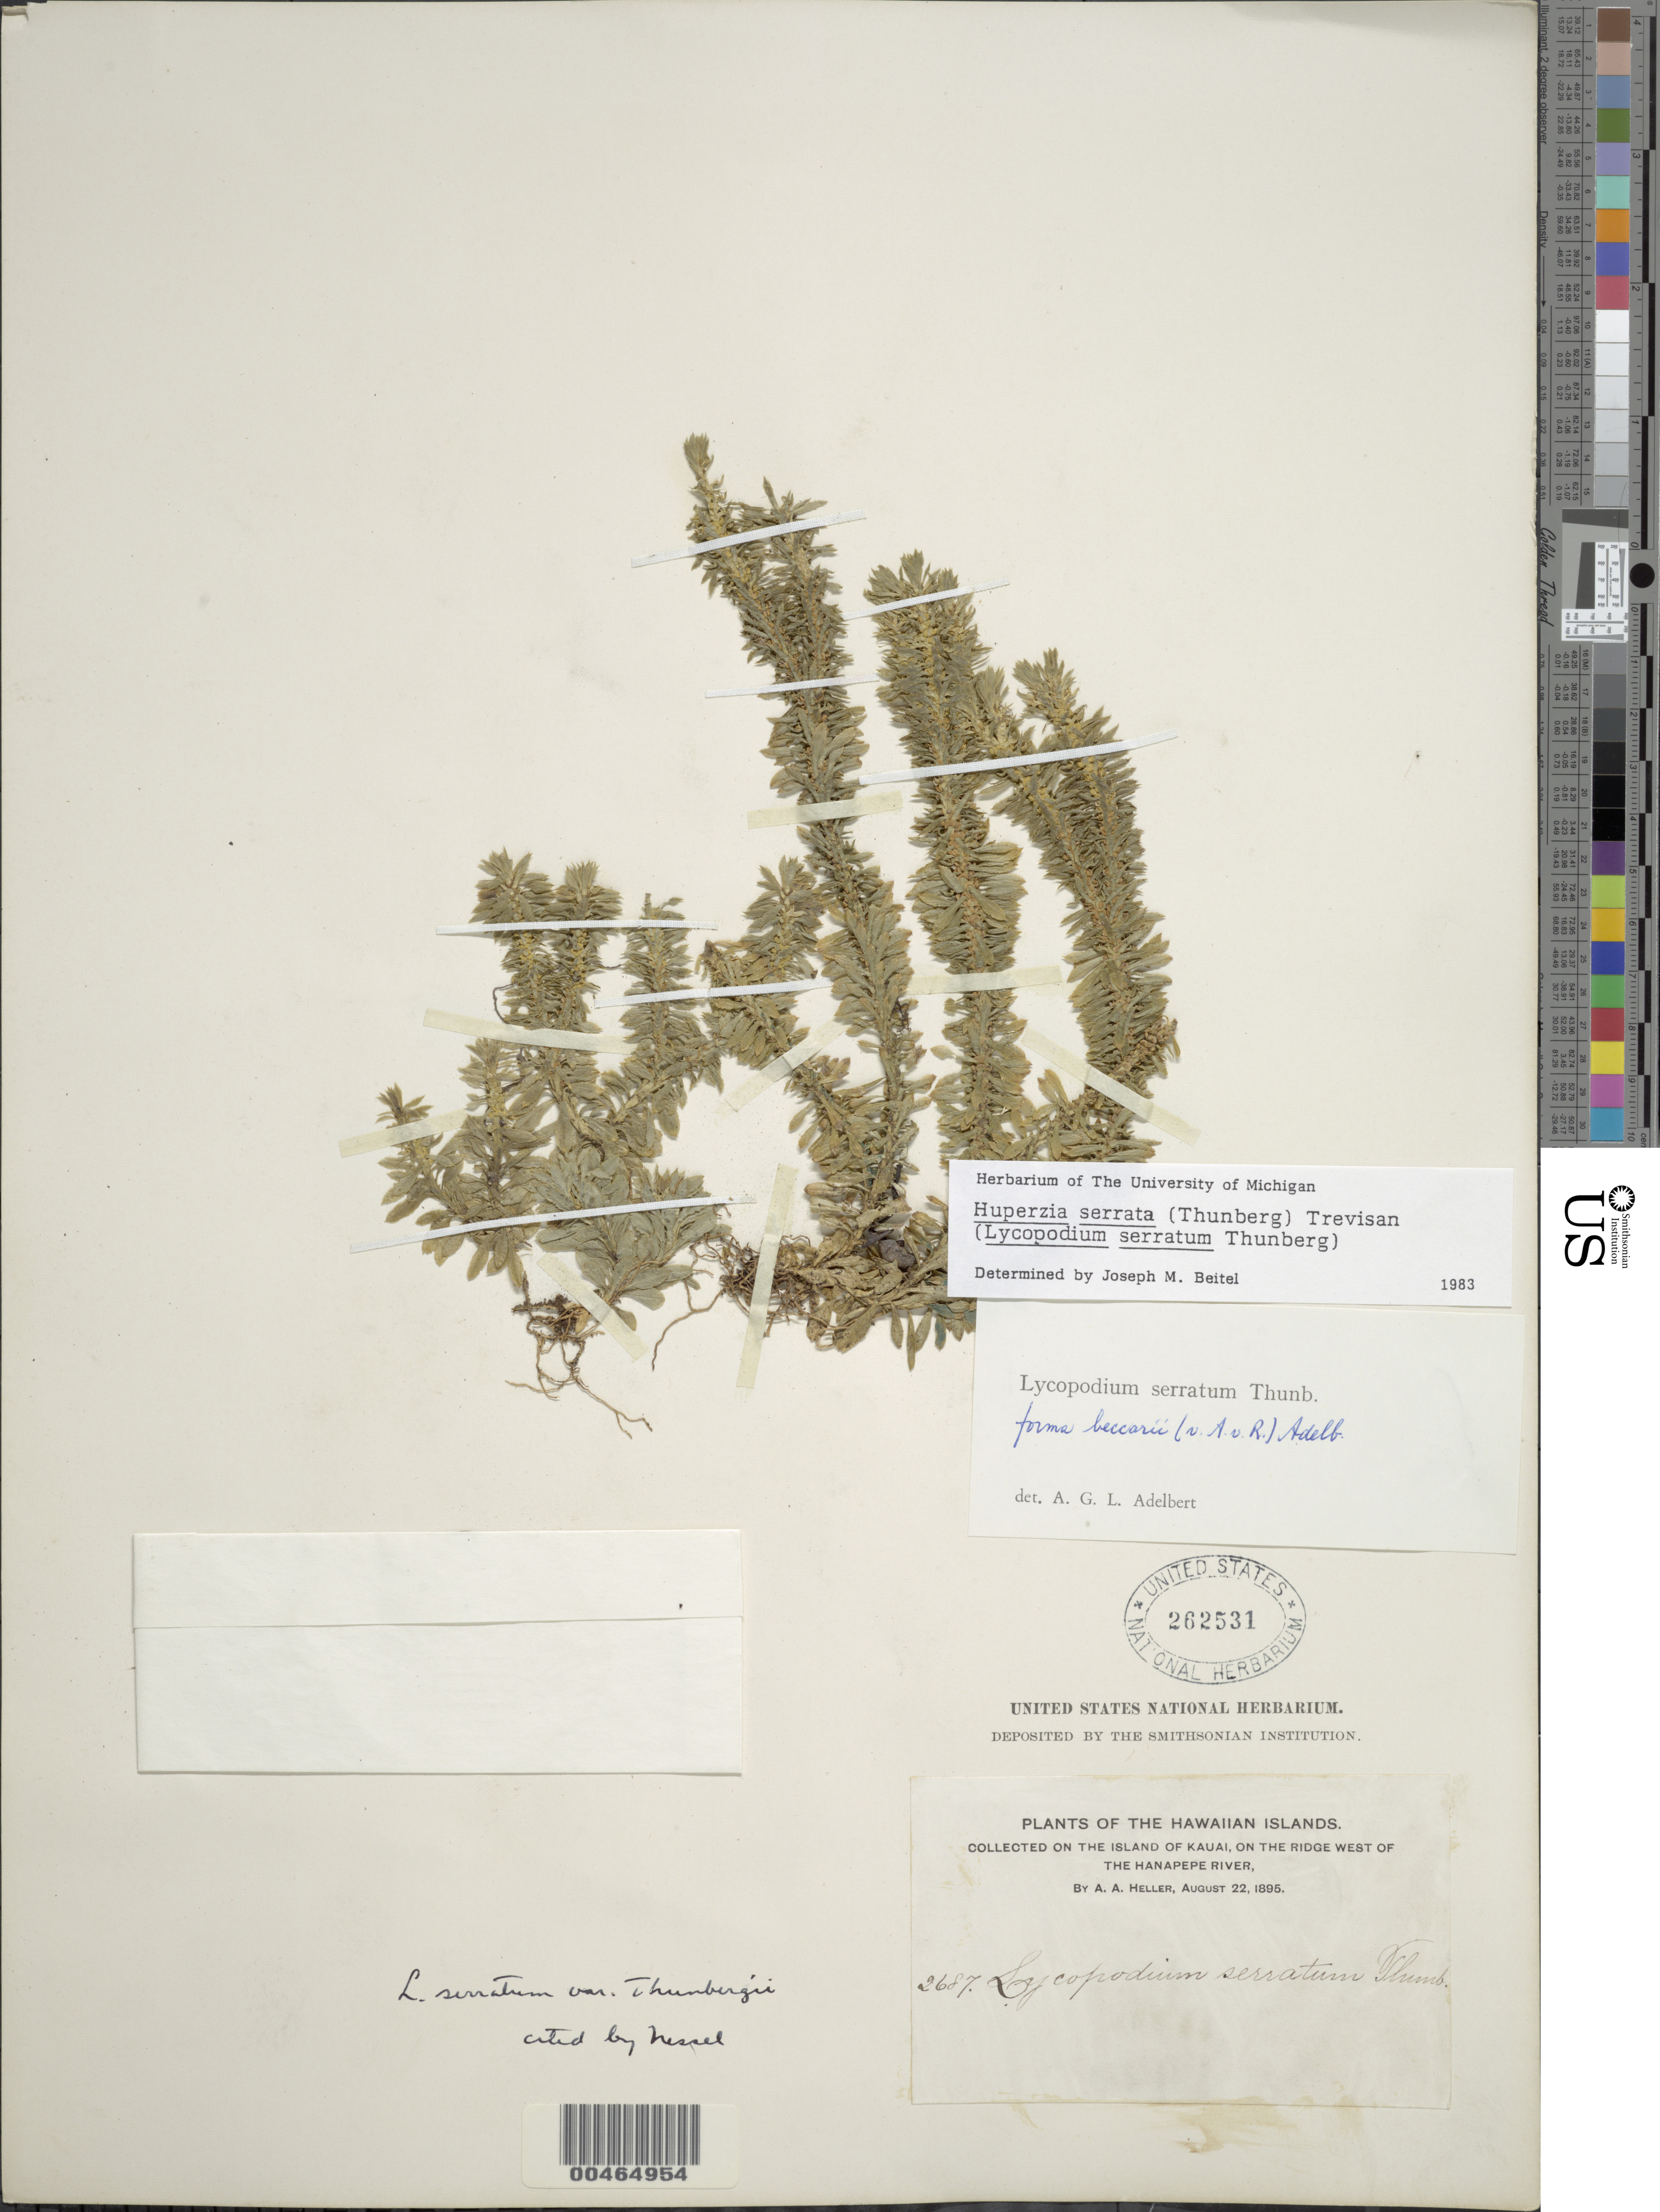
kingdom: Plantae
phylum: Tracheophyta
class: Lycopodiopsida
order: Lycopodiales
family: Lycopodiaceae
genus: Huperzia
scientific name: Huperzia serrata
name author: (Thunb.) Trevis.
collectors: A. A. Heller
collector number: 2687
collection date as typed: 22 Aug 1895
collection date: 1895-08-22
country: United States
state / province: Hawaii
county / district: Kauai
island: Kaua'i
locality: On the ridge W of the Hanapepe River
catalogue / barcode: US 262531